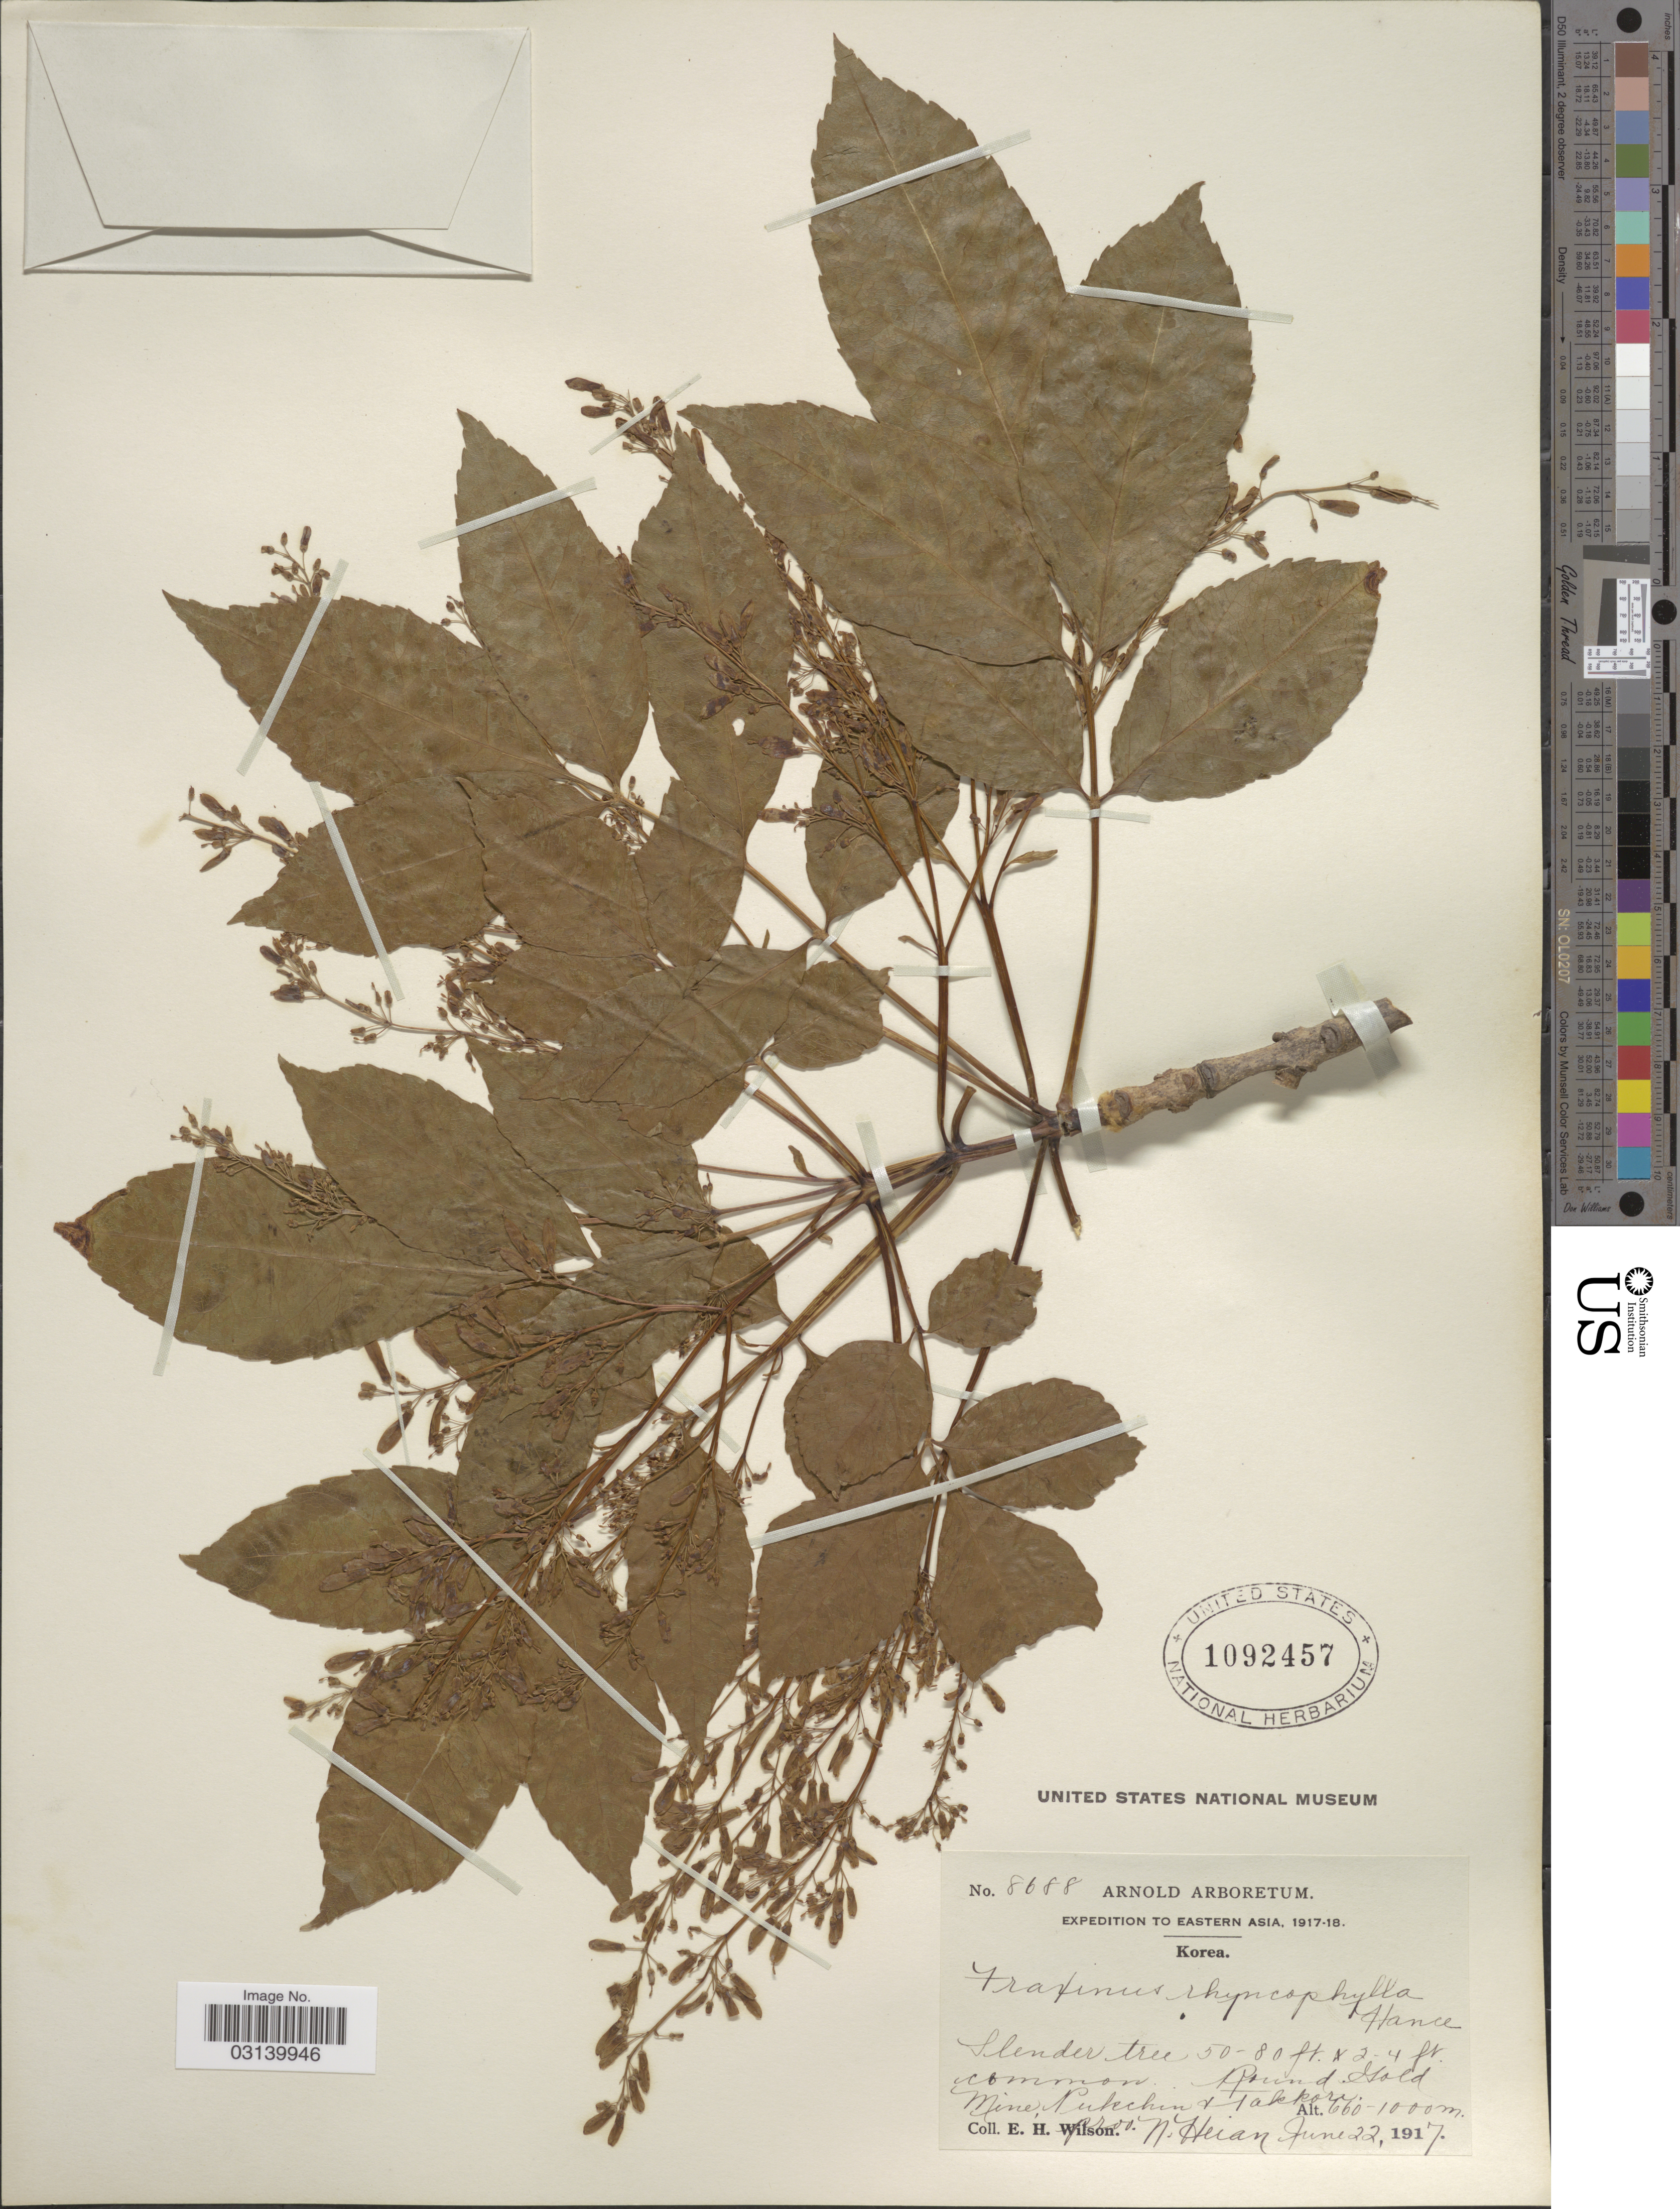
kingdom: Plantae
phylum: Tracheophyta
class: Magnoliopsida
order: Lamiales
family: Oleaceae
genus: Fraxinus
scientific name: Fraxinus rhynchophylla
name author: Hance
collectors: E. Wilson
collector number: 8688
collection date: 1917-06-22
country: North Korea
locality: Eastern Asia. Round Gold Mine, Pukchin & Takkori.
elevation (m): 660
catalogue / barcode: US 1092457